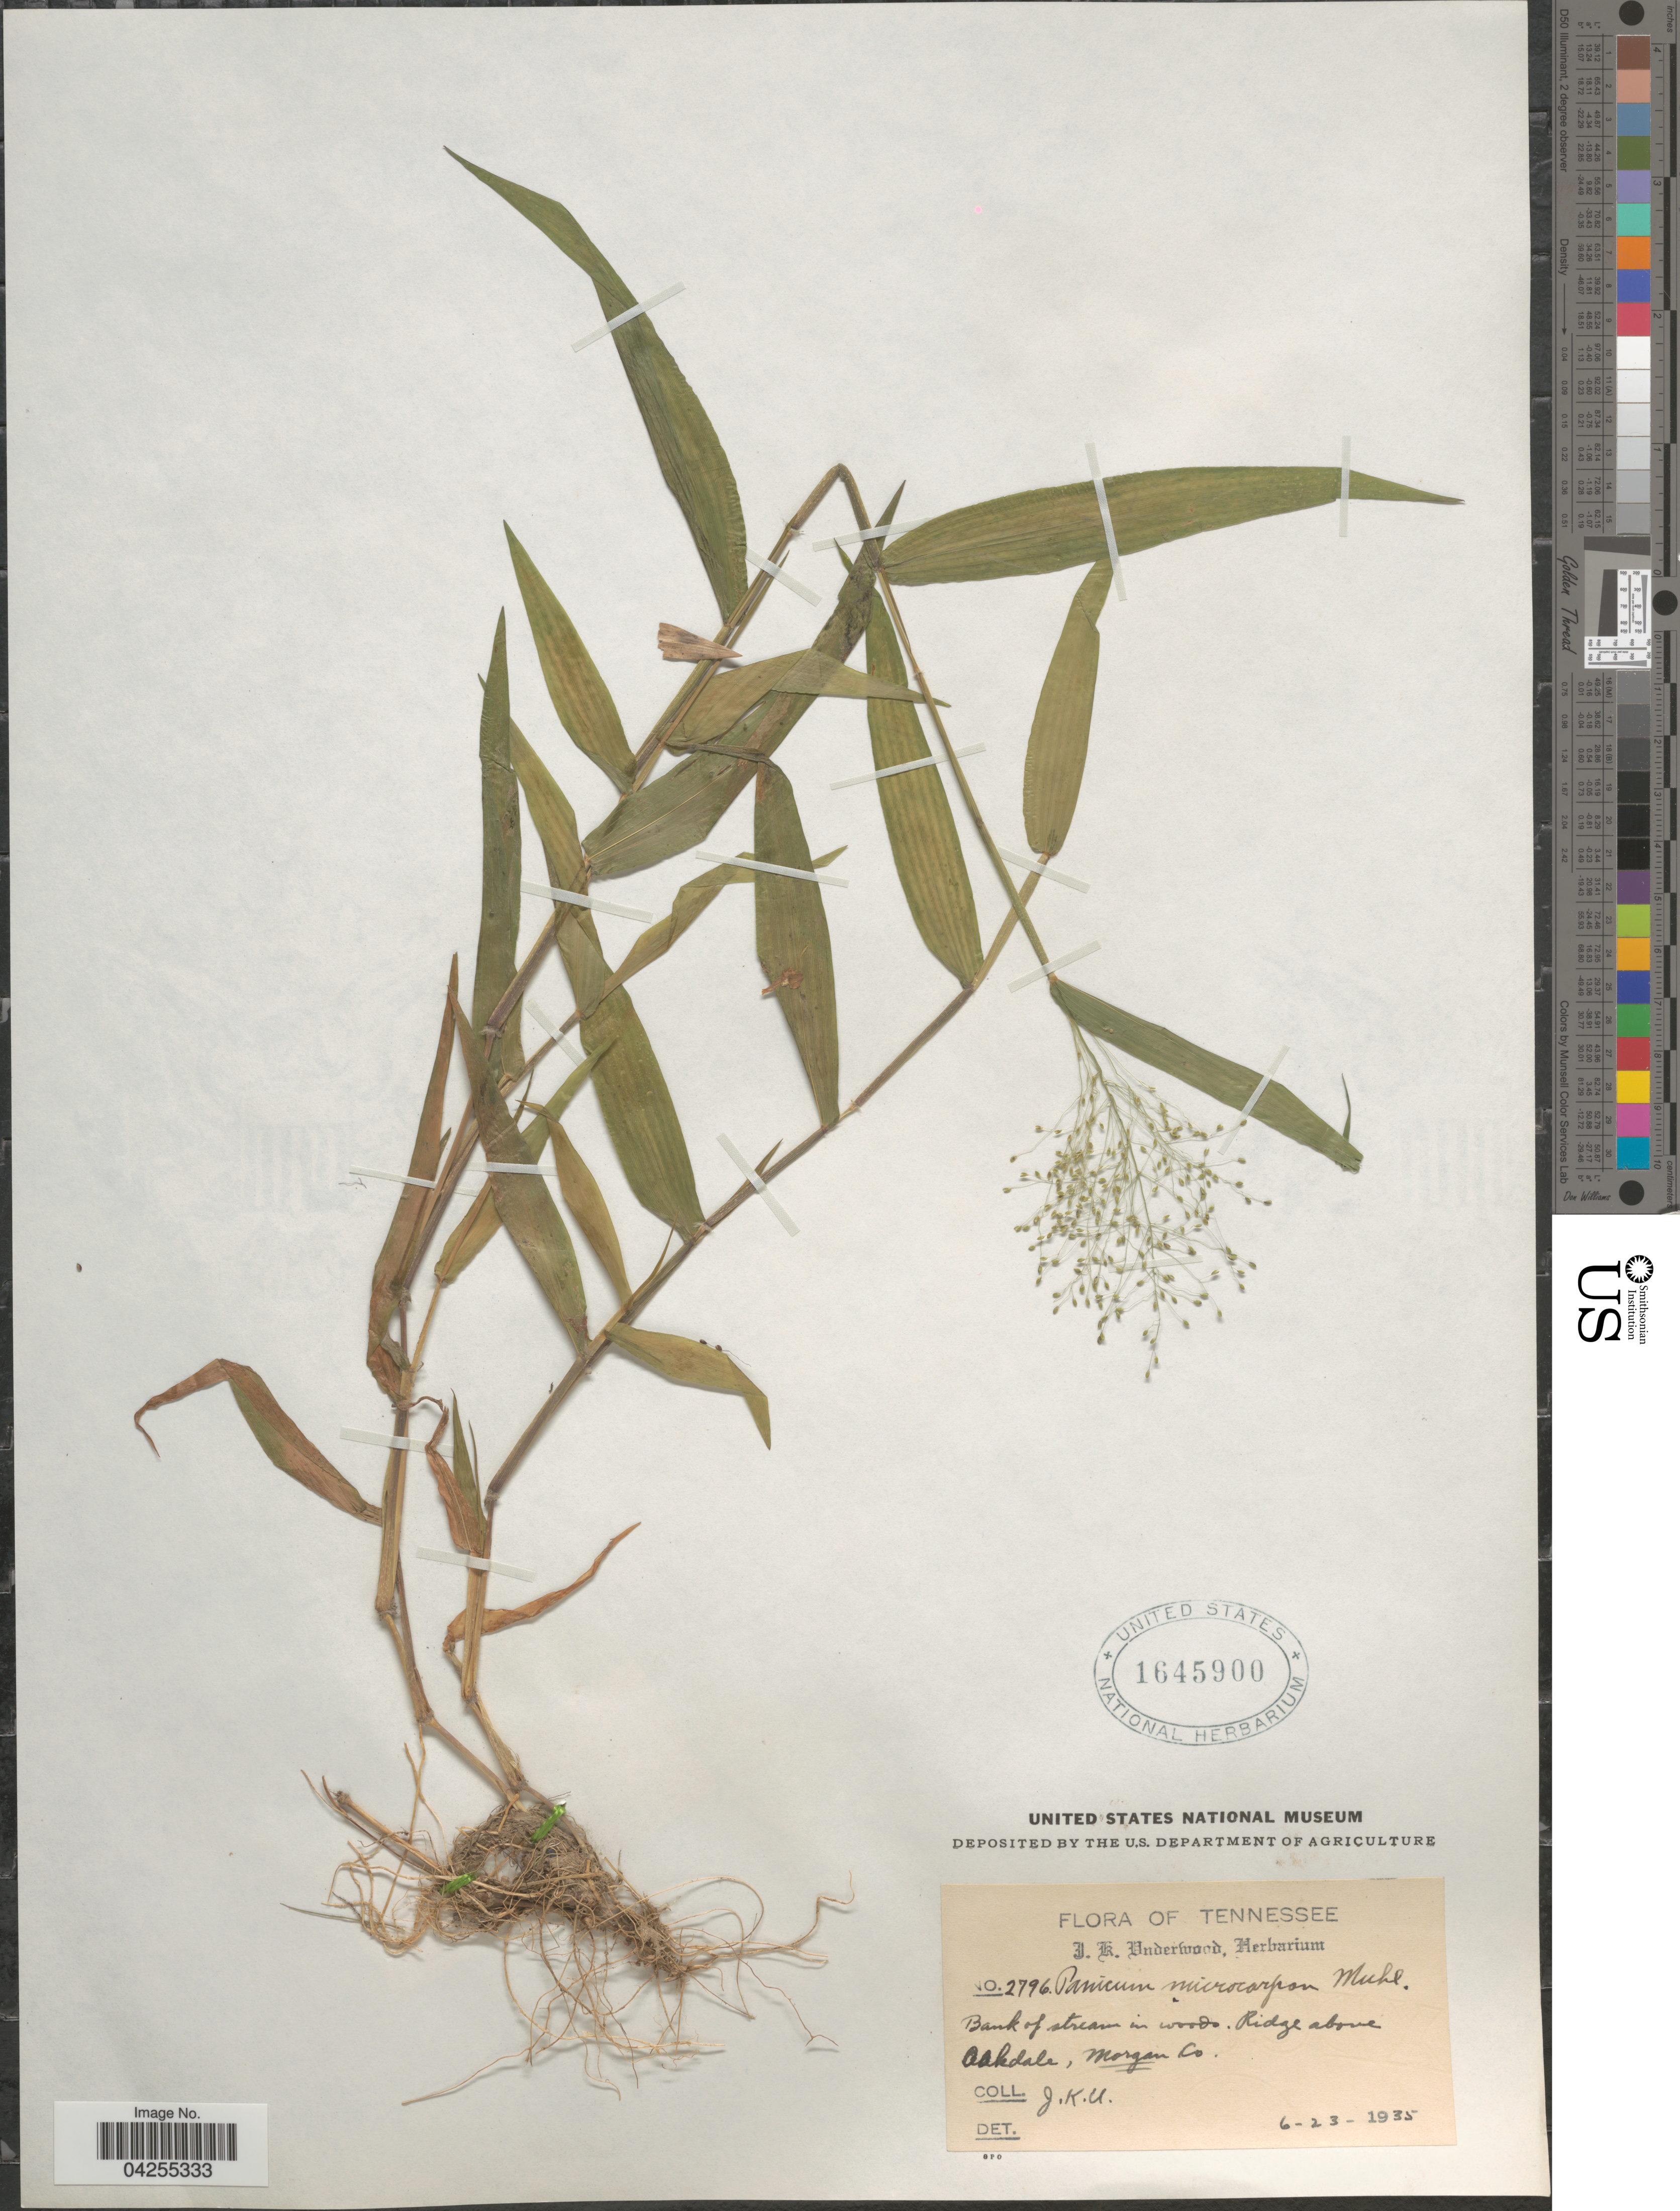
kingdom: Plantae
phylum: Tracheophyta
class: Liliopsida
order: Poales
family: Poaceae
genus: Dichanthelium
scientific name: Dichanthelium dichotomum var. dichotomum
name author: (L.) Gould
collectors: J. K. Underwood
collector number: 2796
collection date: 1935-06-23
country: United States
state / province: Tennessee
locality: Bank of stream in woods. Ridge above Oakdala, Morgan co.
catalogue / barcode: US 1645900